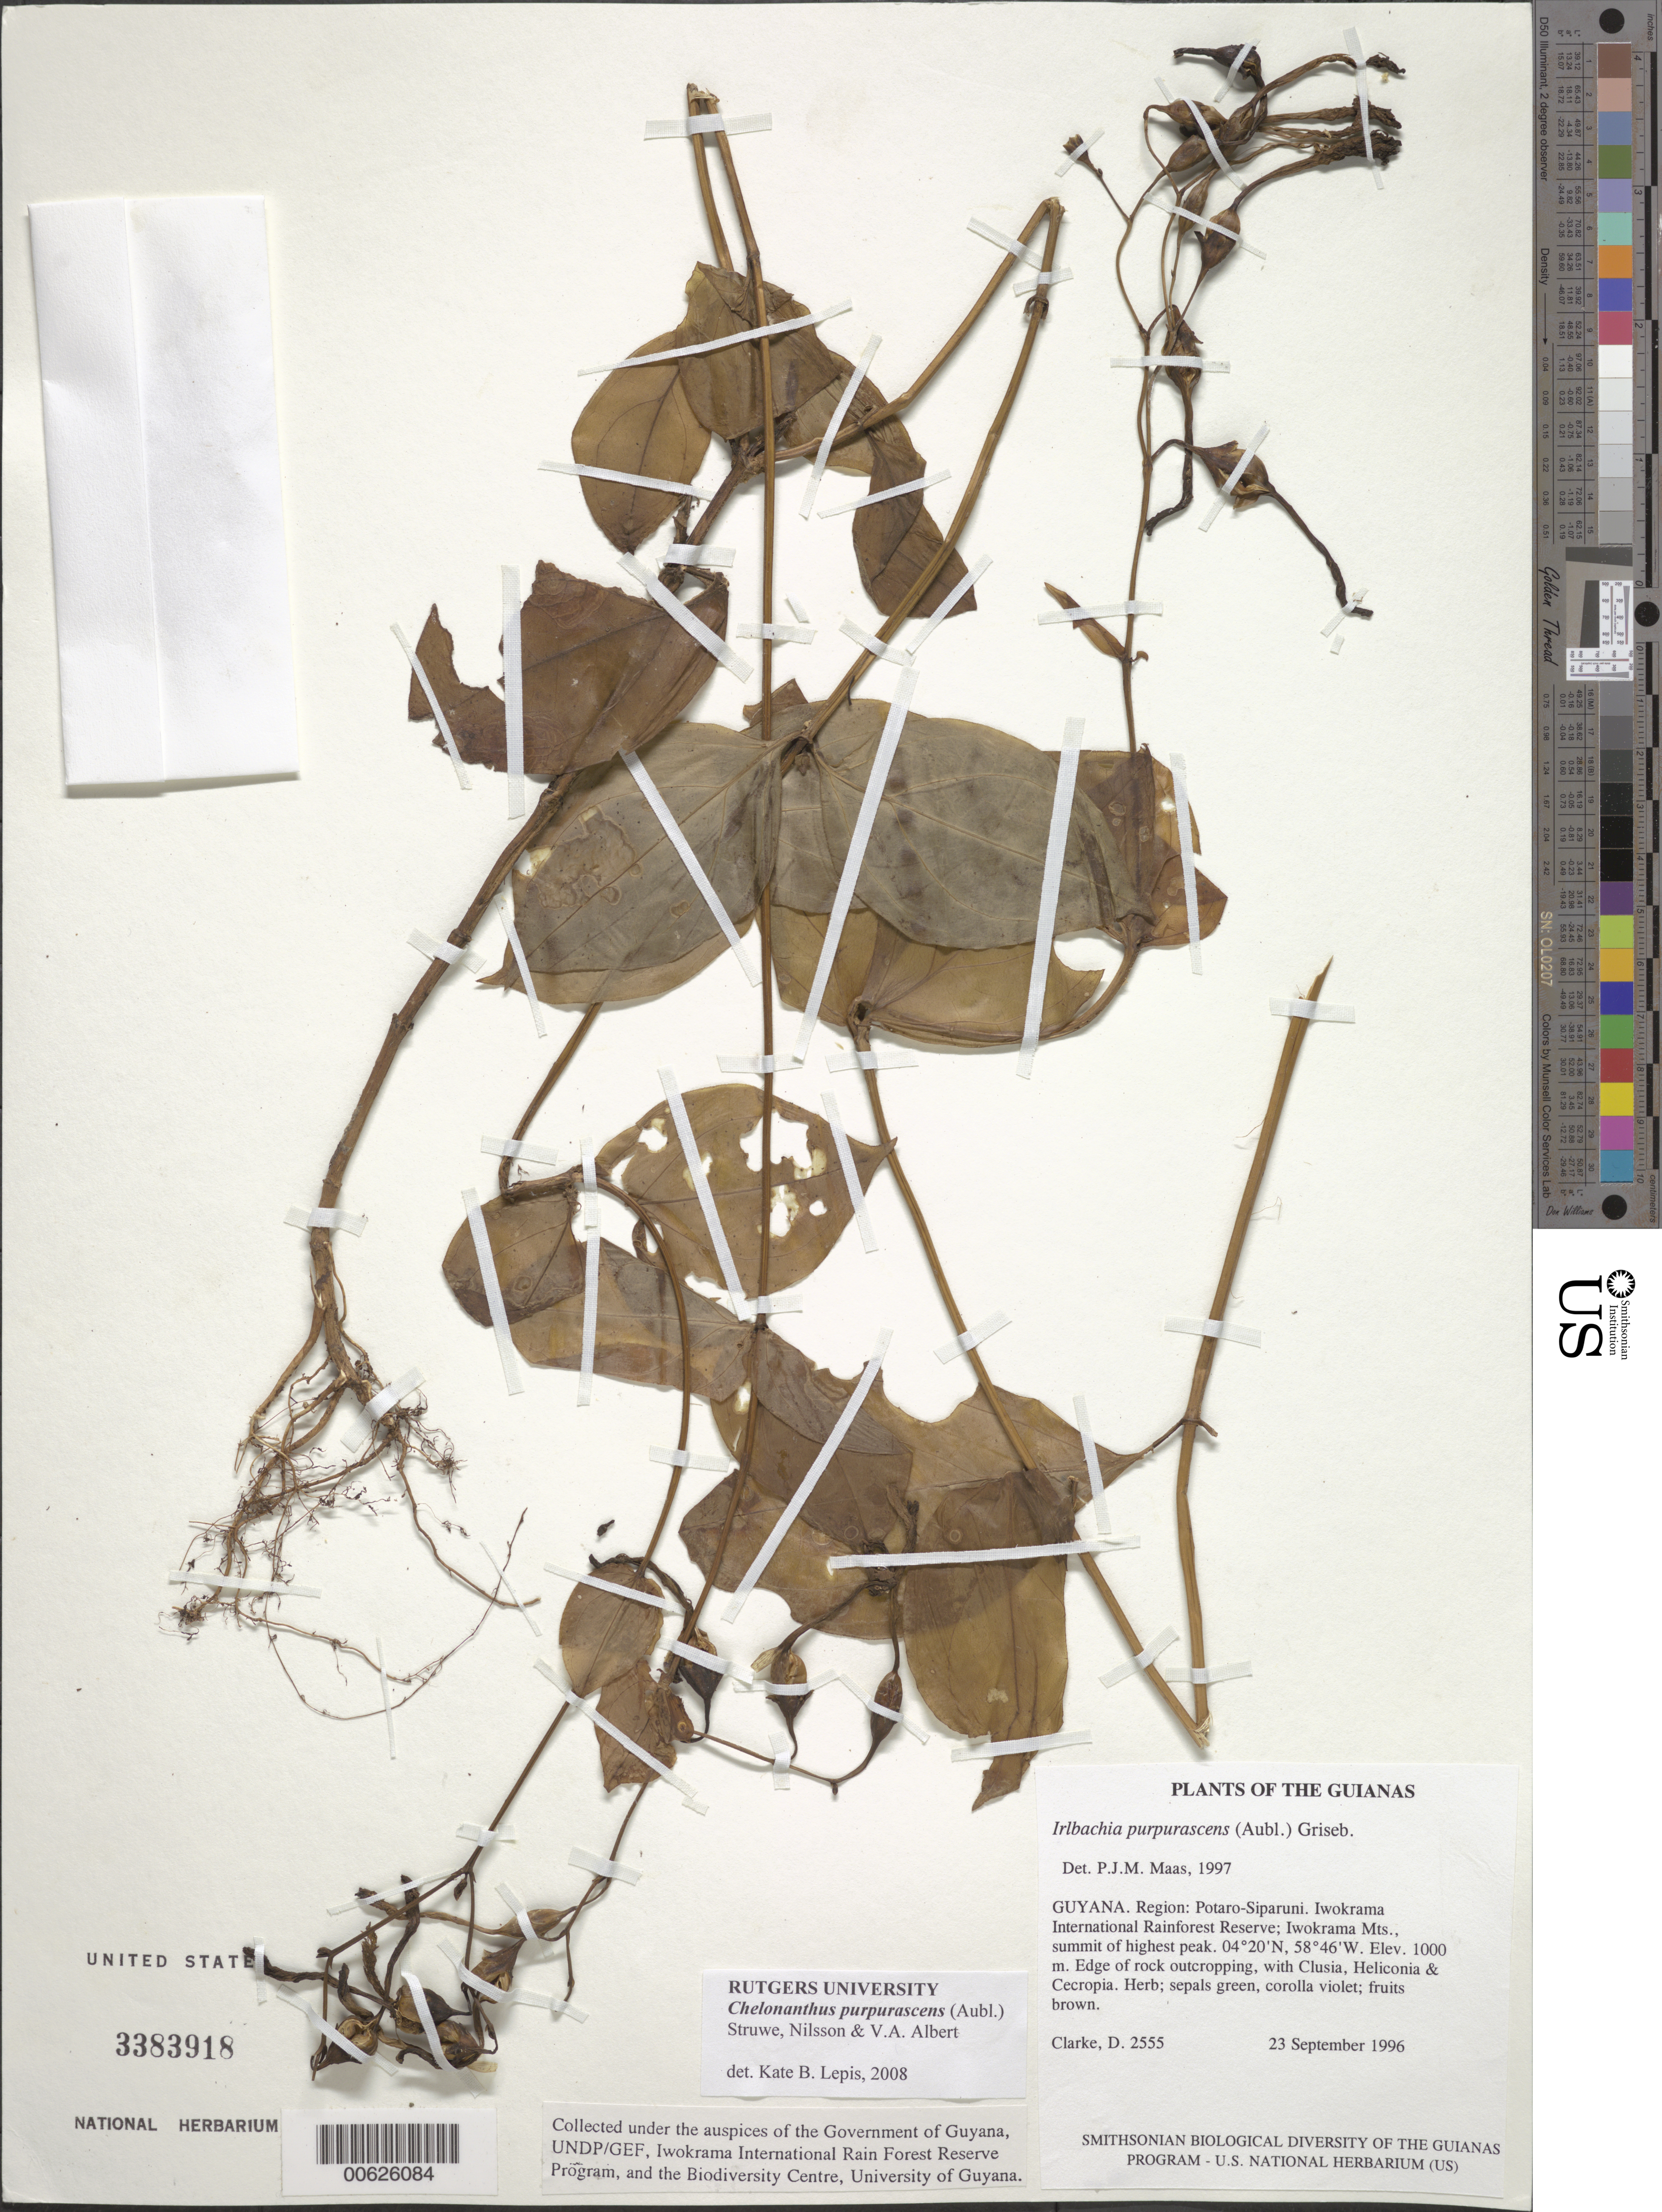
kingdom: Plantae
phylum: Tracheophyta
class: Magnoliopsida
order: Gentianales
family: Gentianaceae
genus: Irlbachia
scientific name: Irlbachia purpurascens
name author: (Aubl.) Maas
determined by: Maas, Paul J. M.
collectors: H. D. Clarke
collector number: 2555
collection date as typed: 23 September 1996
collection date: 1996-09-23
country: Guyana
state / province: Potaro-Siparuni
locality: Iwokrama International Rainforest Reserve; Iwokrama Mts., summit of highest peak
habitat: Edge of rock outcropping, with Clusia, Heliconia & Cecropia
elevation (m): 1000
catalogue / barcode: US 3383918